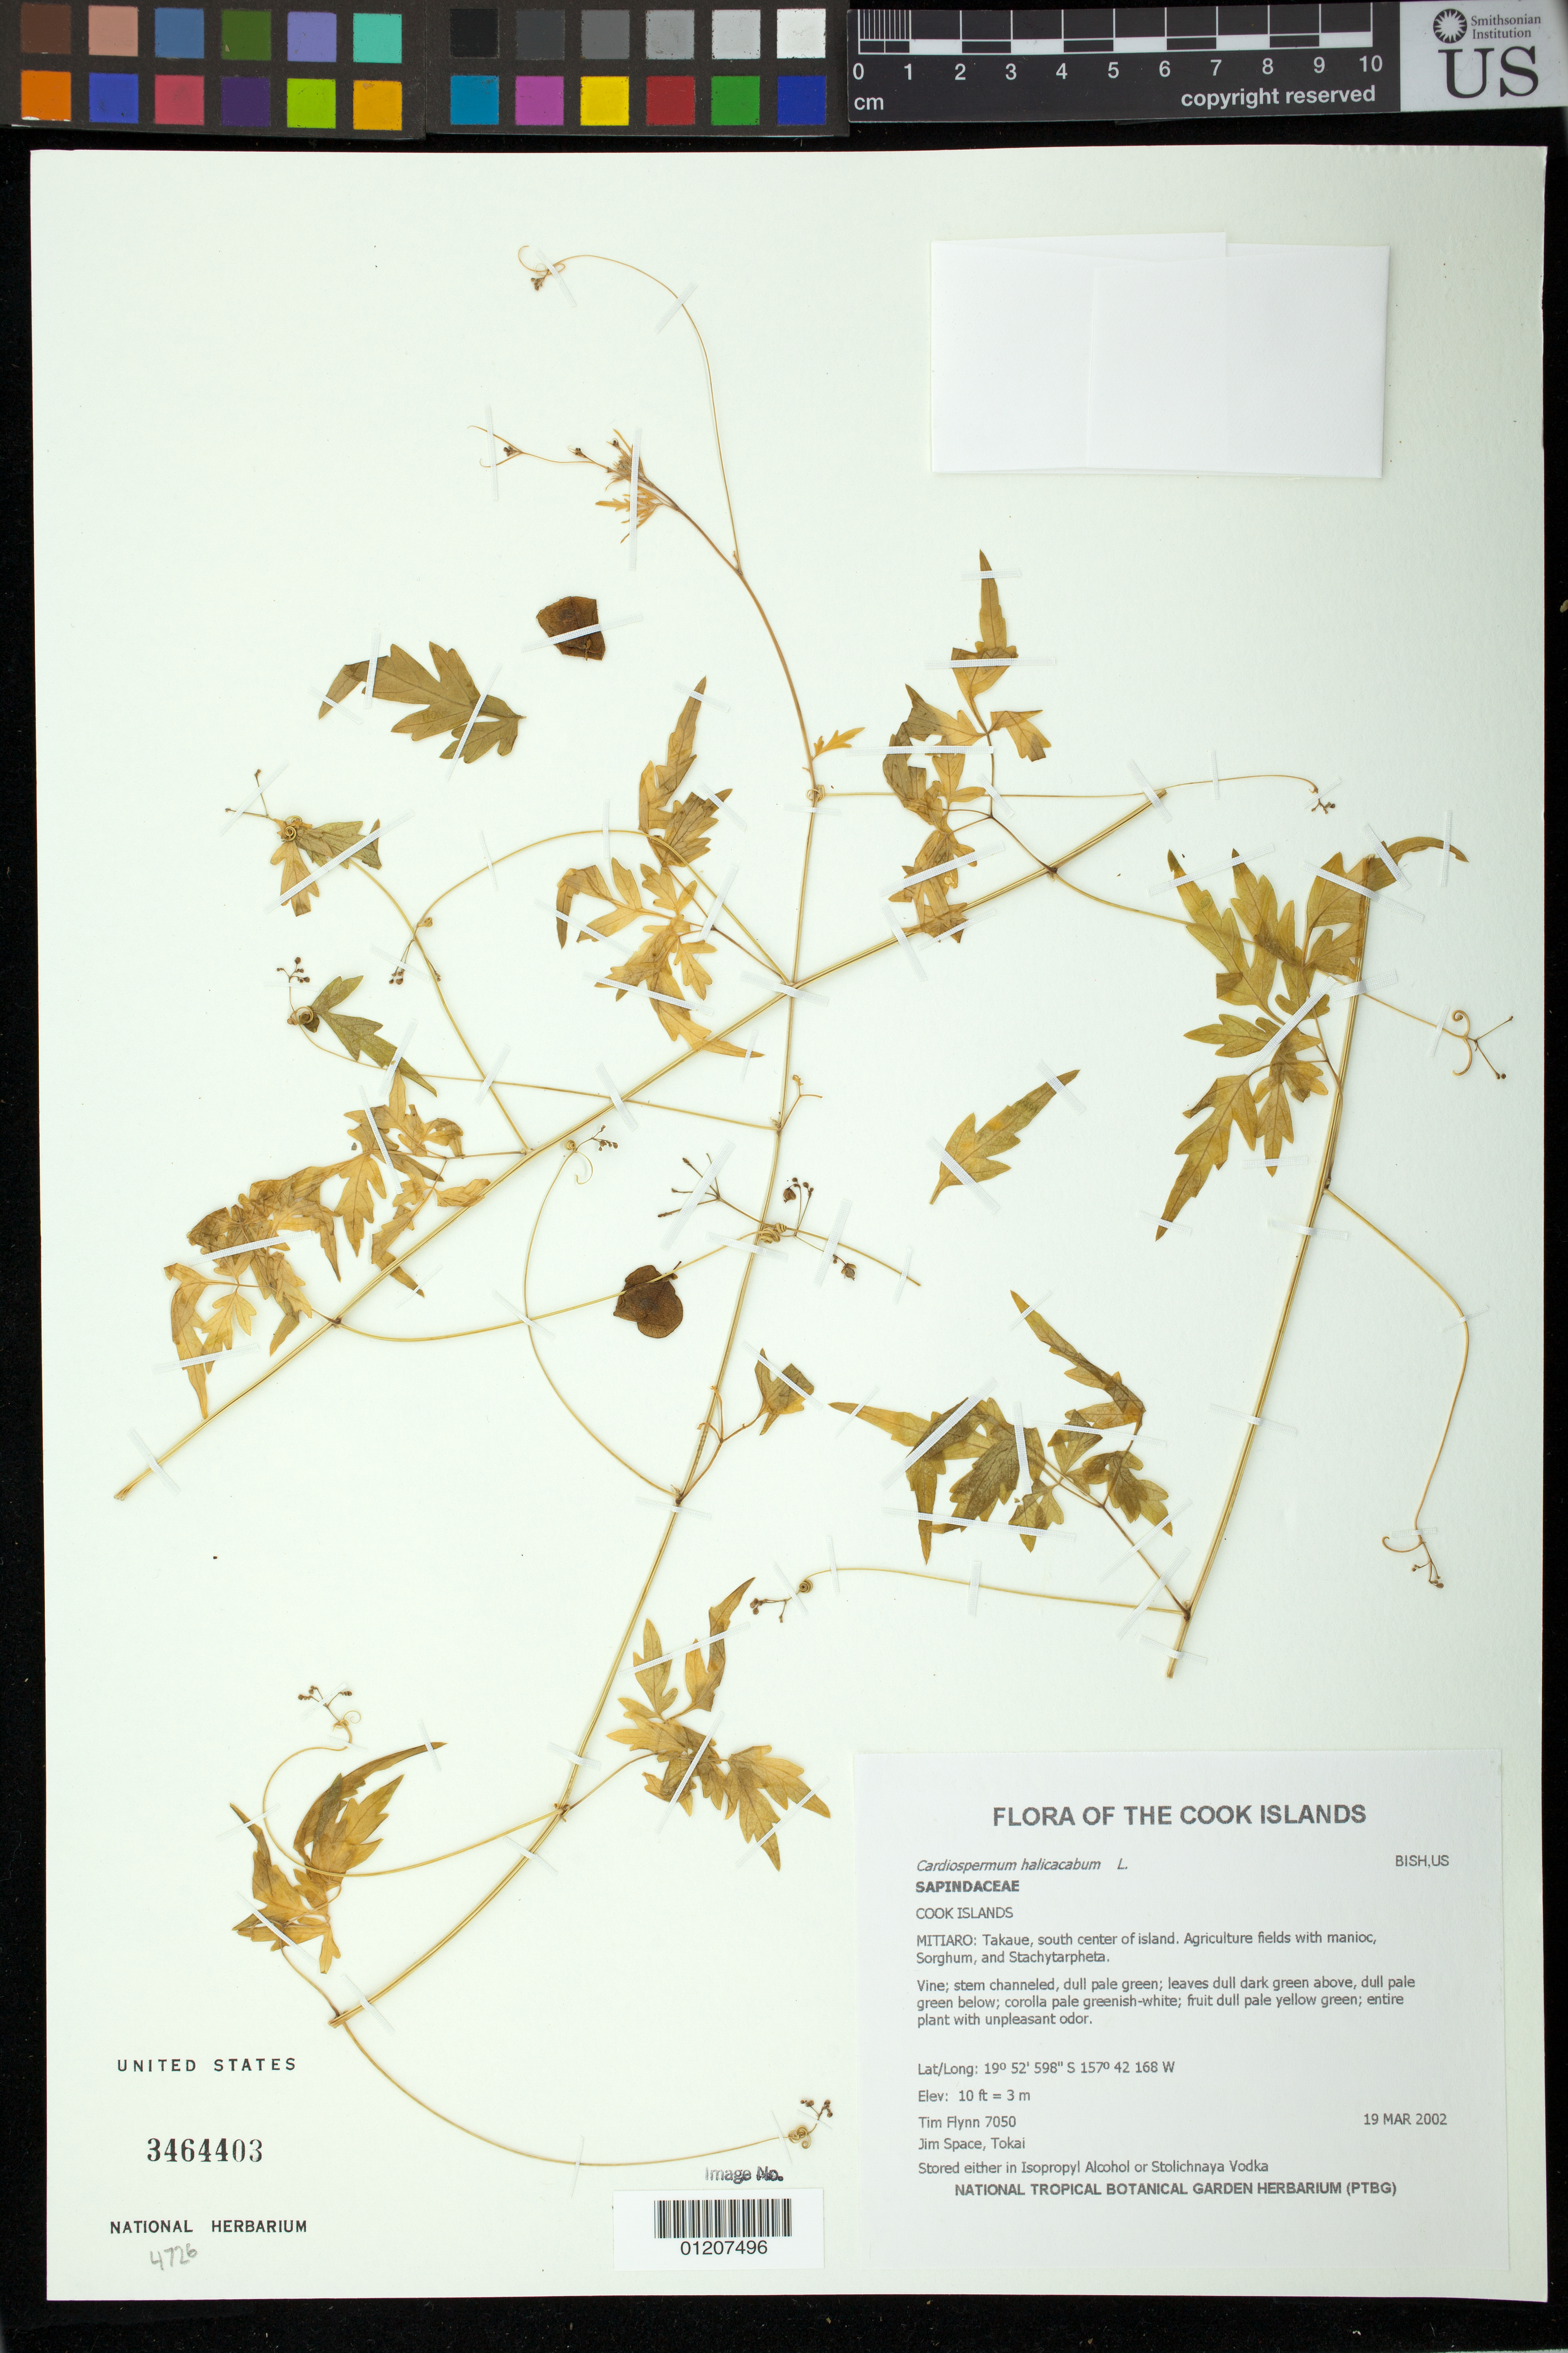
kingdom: Plantae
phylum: Tracheophyta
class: Magnoliopsida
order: Sapindales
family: Sapindaceae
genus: Cardiospermum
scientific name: Cardiospermum halicacabum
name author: L.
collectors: T. W. Flynn & J. Space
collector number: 7050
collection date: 2002-03-19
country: Cook Islands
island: Mitiaro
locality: Takaue, South center of island.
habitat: Agriculture fields.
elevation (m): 3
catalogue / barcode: US 3464403